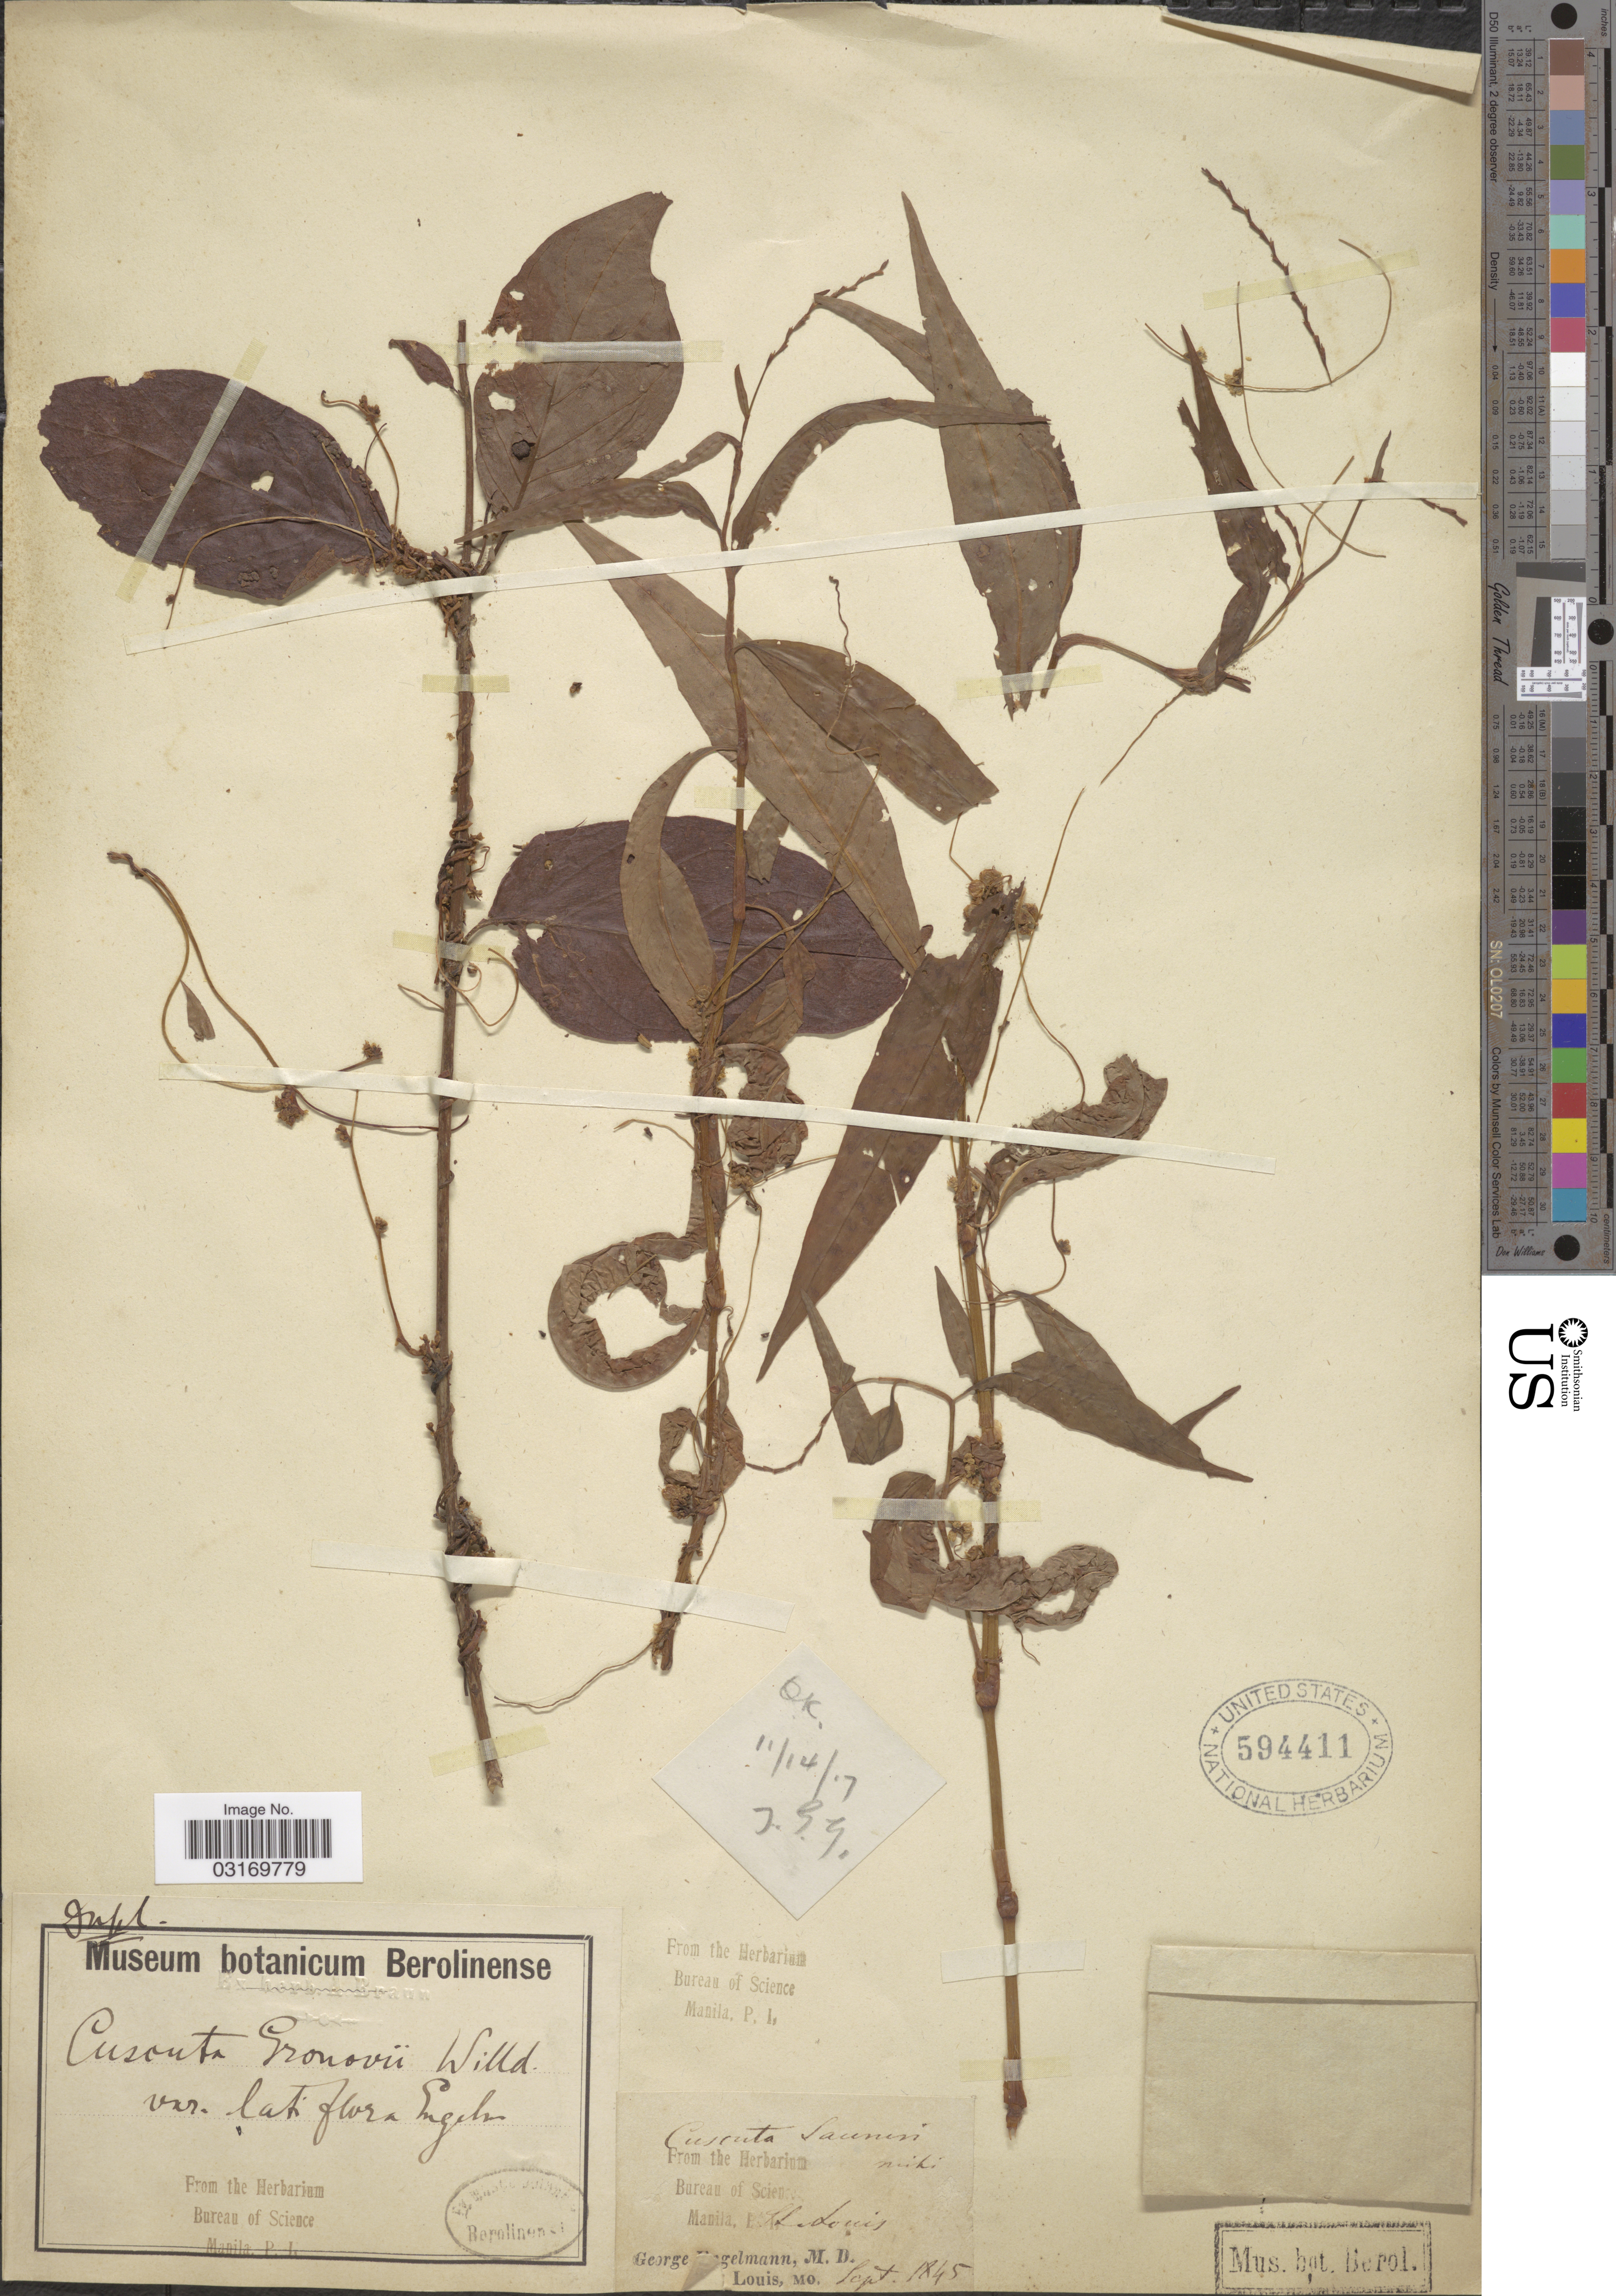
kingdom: Plantae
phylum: Tracheophyta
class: Magnoliopsida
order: Solanales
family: Convolvulaceae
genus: Cuscuta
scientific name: Cuscuta gronovii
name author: Willd. ex Schult.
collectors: G. Engelmann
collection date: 1845-09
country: United States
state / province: Missouri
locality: St. Louis.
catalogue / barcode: US 594411